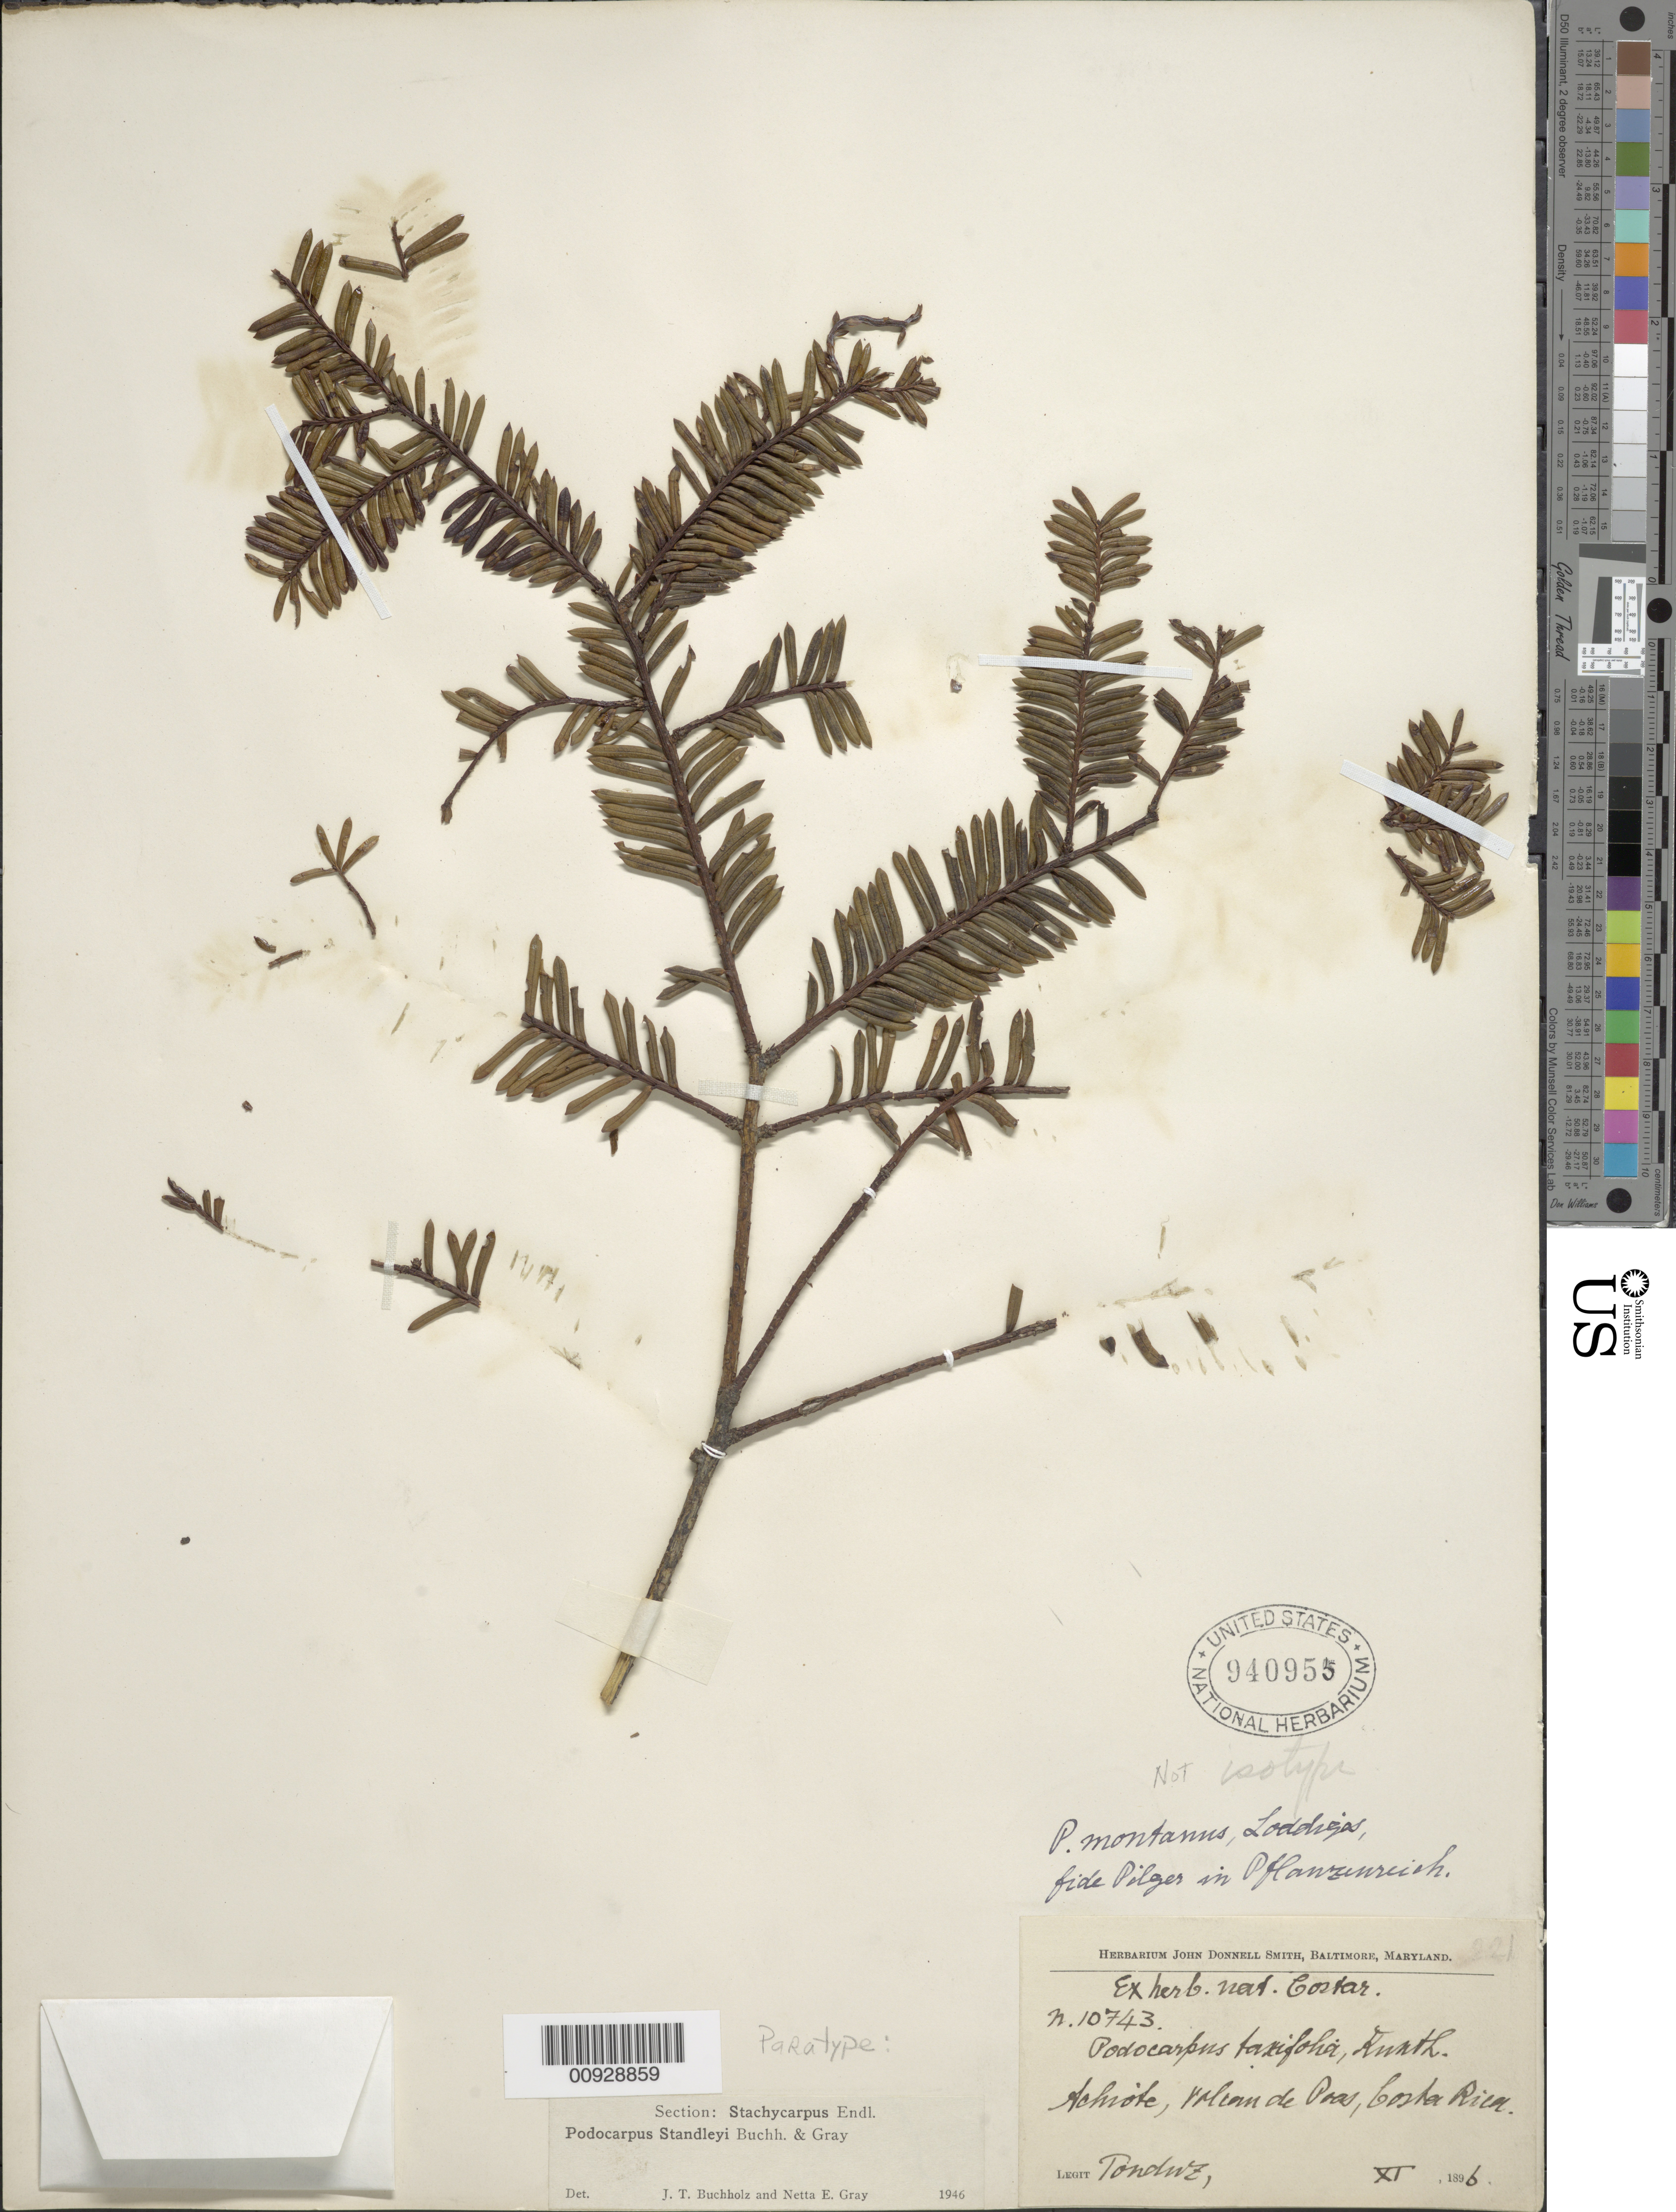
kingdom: Plantae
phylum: Tracheophyta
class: Pinopsida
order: Pinales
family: Podocarpaceae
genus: Podocarpus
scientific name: Podocarpus standleyi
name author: J. Buchholz & N.E. Gray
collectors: A. Tonduz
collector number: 10743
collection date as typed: Nov 1896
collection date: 1896-11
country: Costa Rica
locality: Achiote, Volcan de Poas.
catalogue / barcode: US 940955